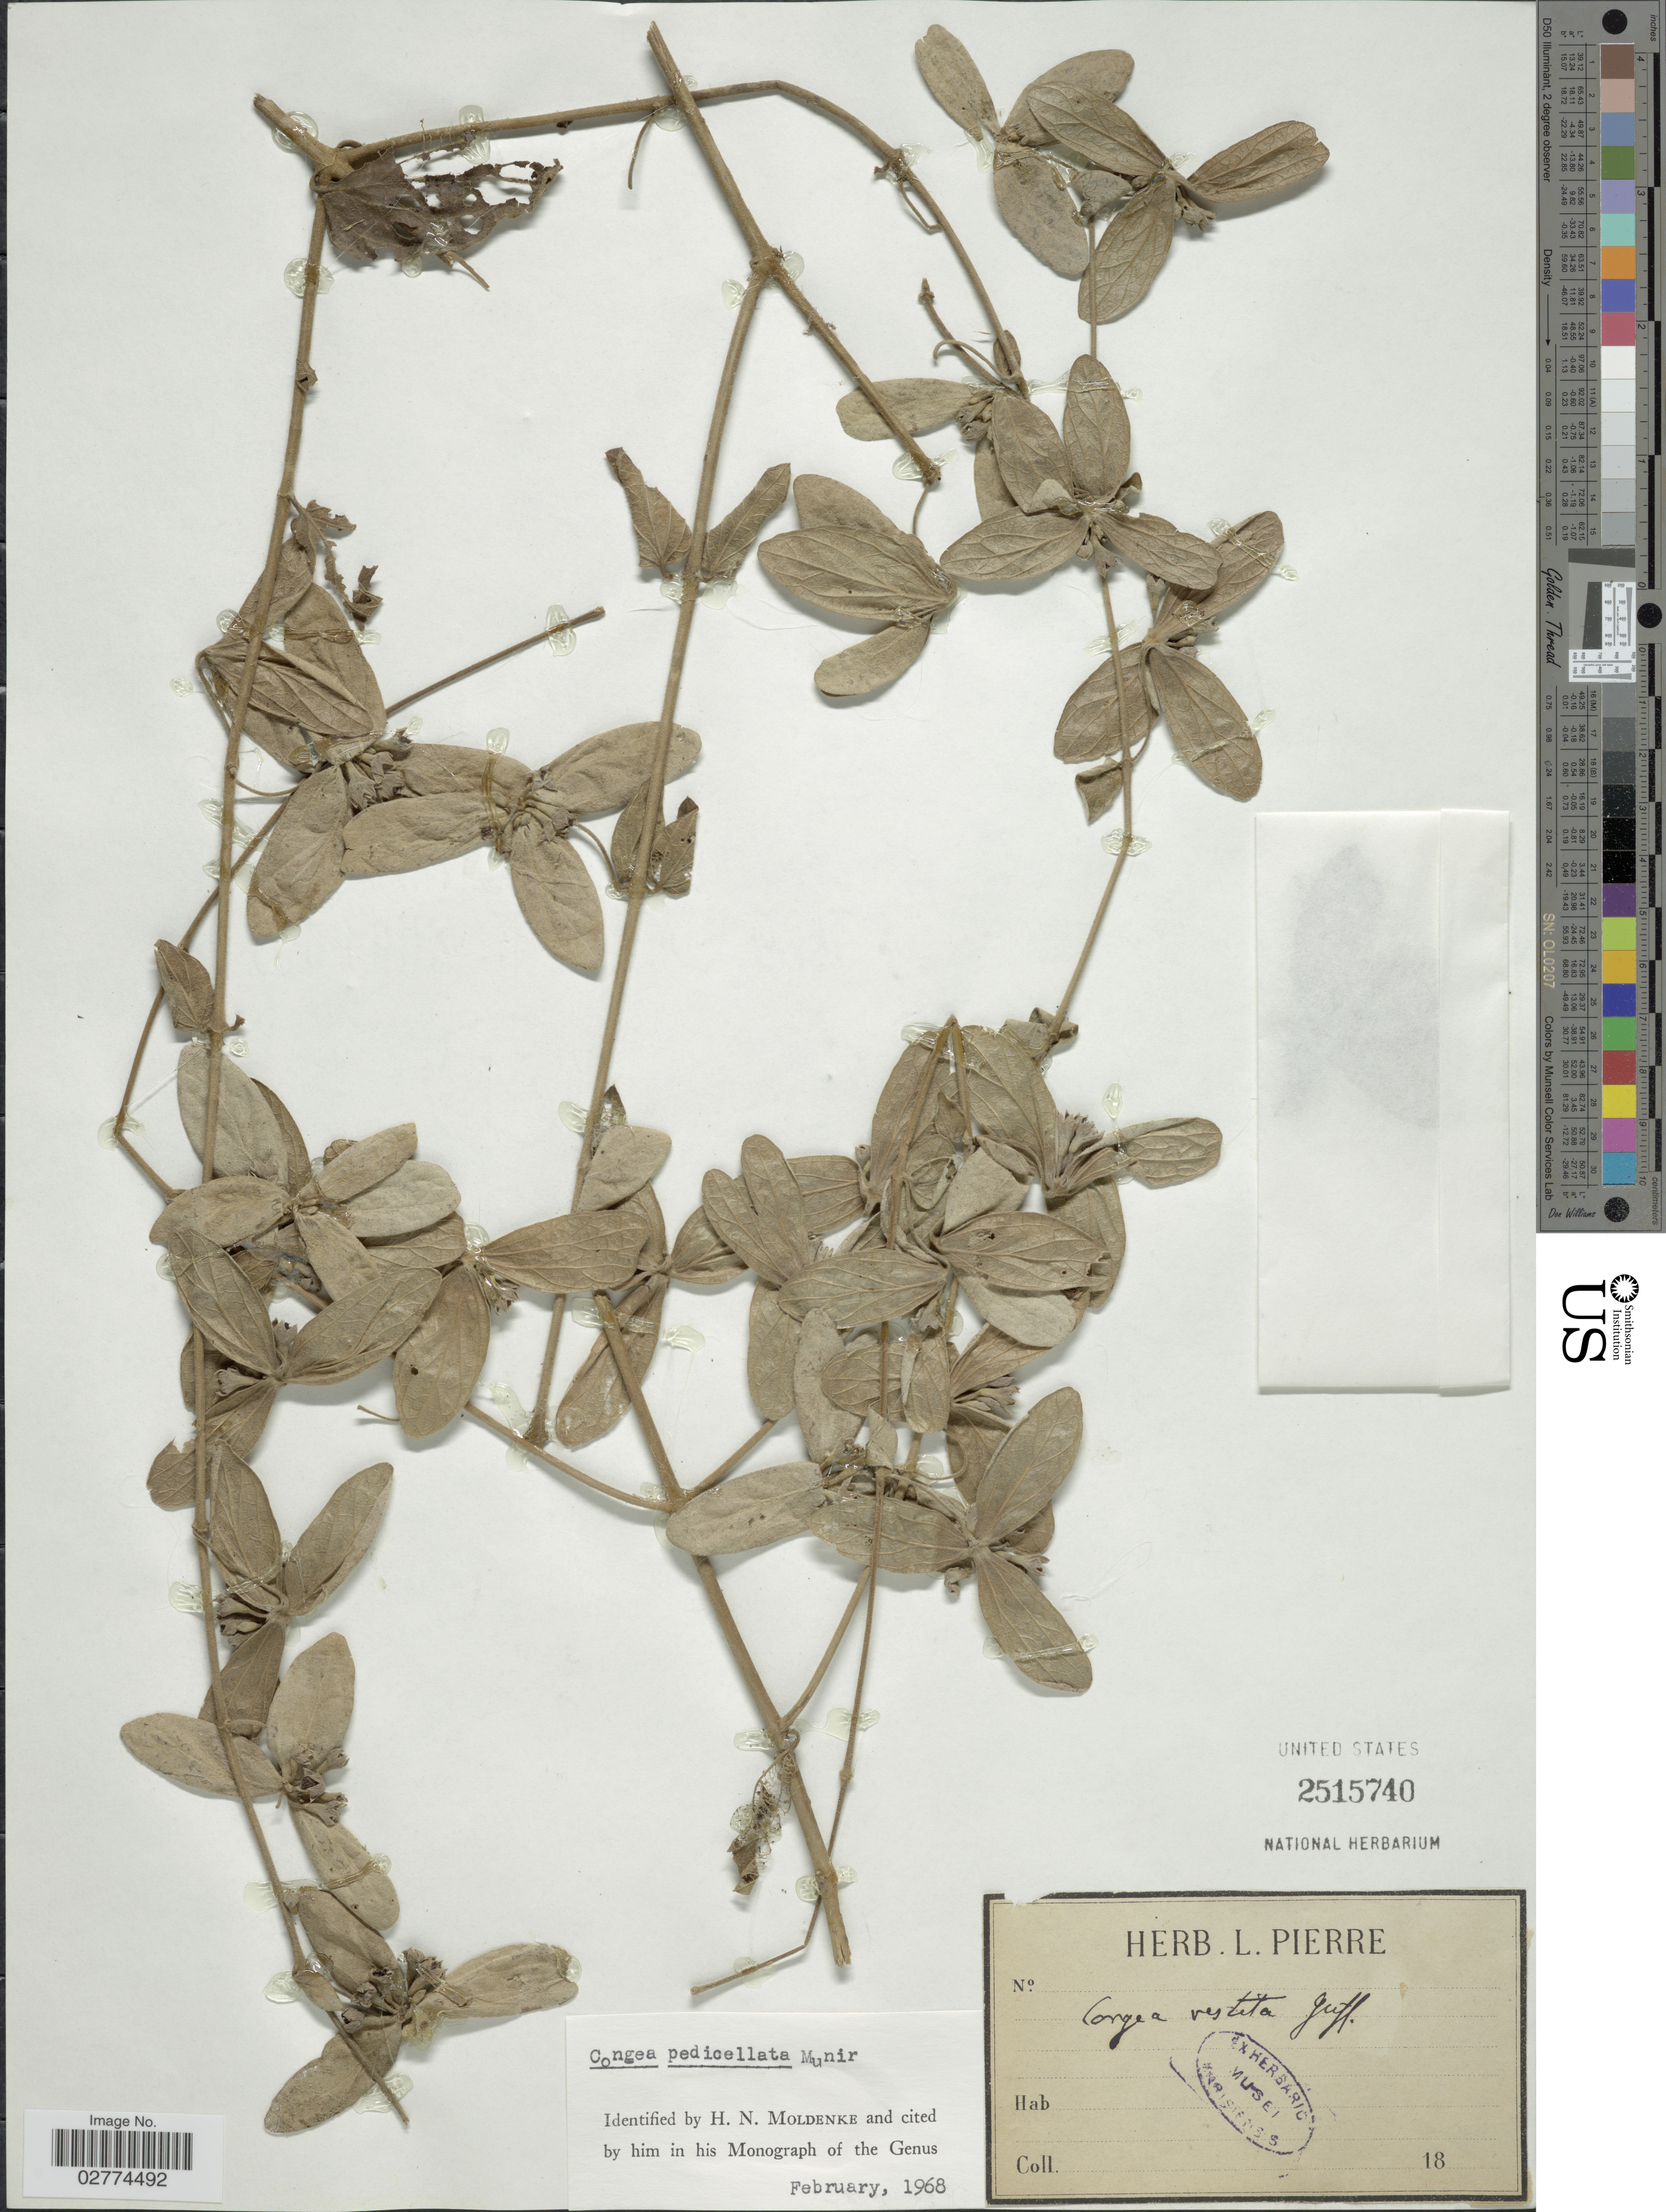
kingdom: Plantae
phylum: Tracheophyta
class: Magnoliopsida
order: Lamiales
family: Lamiaceae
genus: Congea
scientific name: Congea pedicellata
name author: Munir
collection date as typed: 18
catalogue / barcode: US 2515740